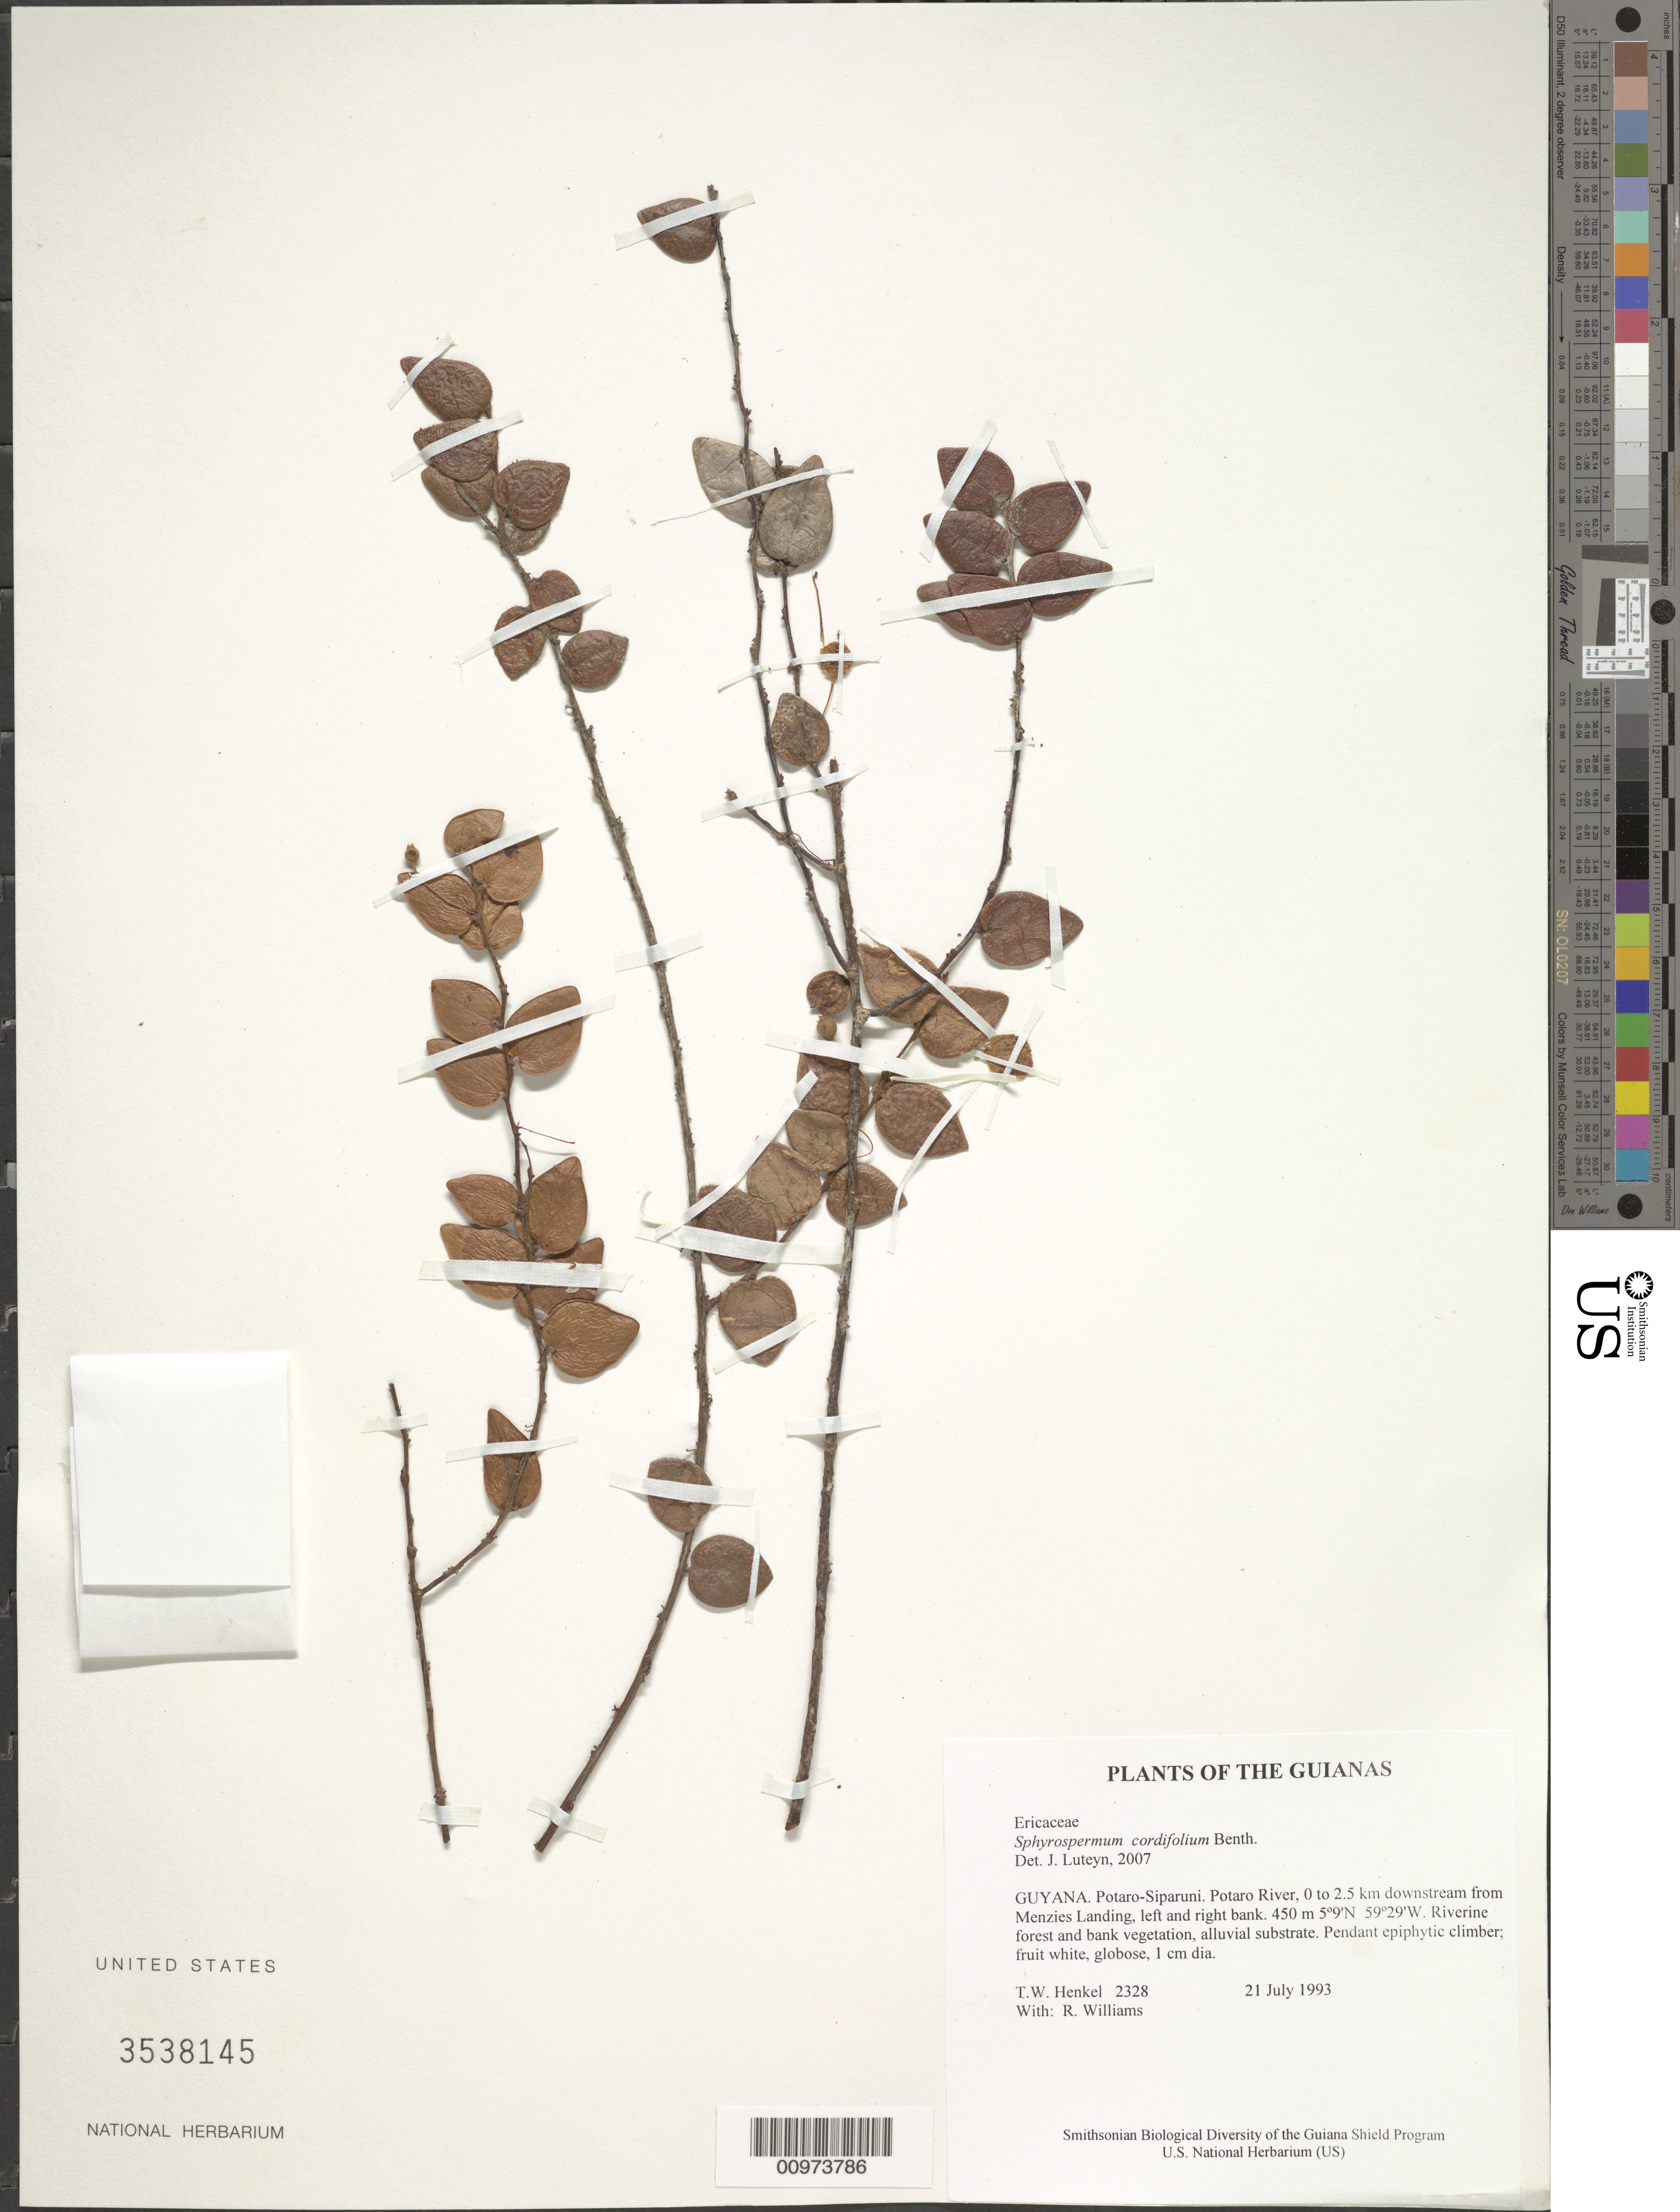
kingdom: Plantae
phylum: Tracheophyta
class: Magnoliopsida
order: Ericales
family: Ericaceae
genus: Sphyrospermum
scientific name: Sphyrospermum cordifolium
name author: Benth.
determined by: Luteyn, J. L.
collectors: T. Henkel & R. Williams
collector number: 2328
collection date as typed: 21 July 1993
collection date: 1993-07-21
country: Guyana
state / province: Potaro-Siparuni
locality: Potaro River, 0 to 2.5 km downstream from Menzies Landing, left and right bank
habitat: Riverine forest and bank vegetation, alluvial substrate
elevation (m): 450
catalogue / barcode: US 3538145